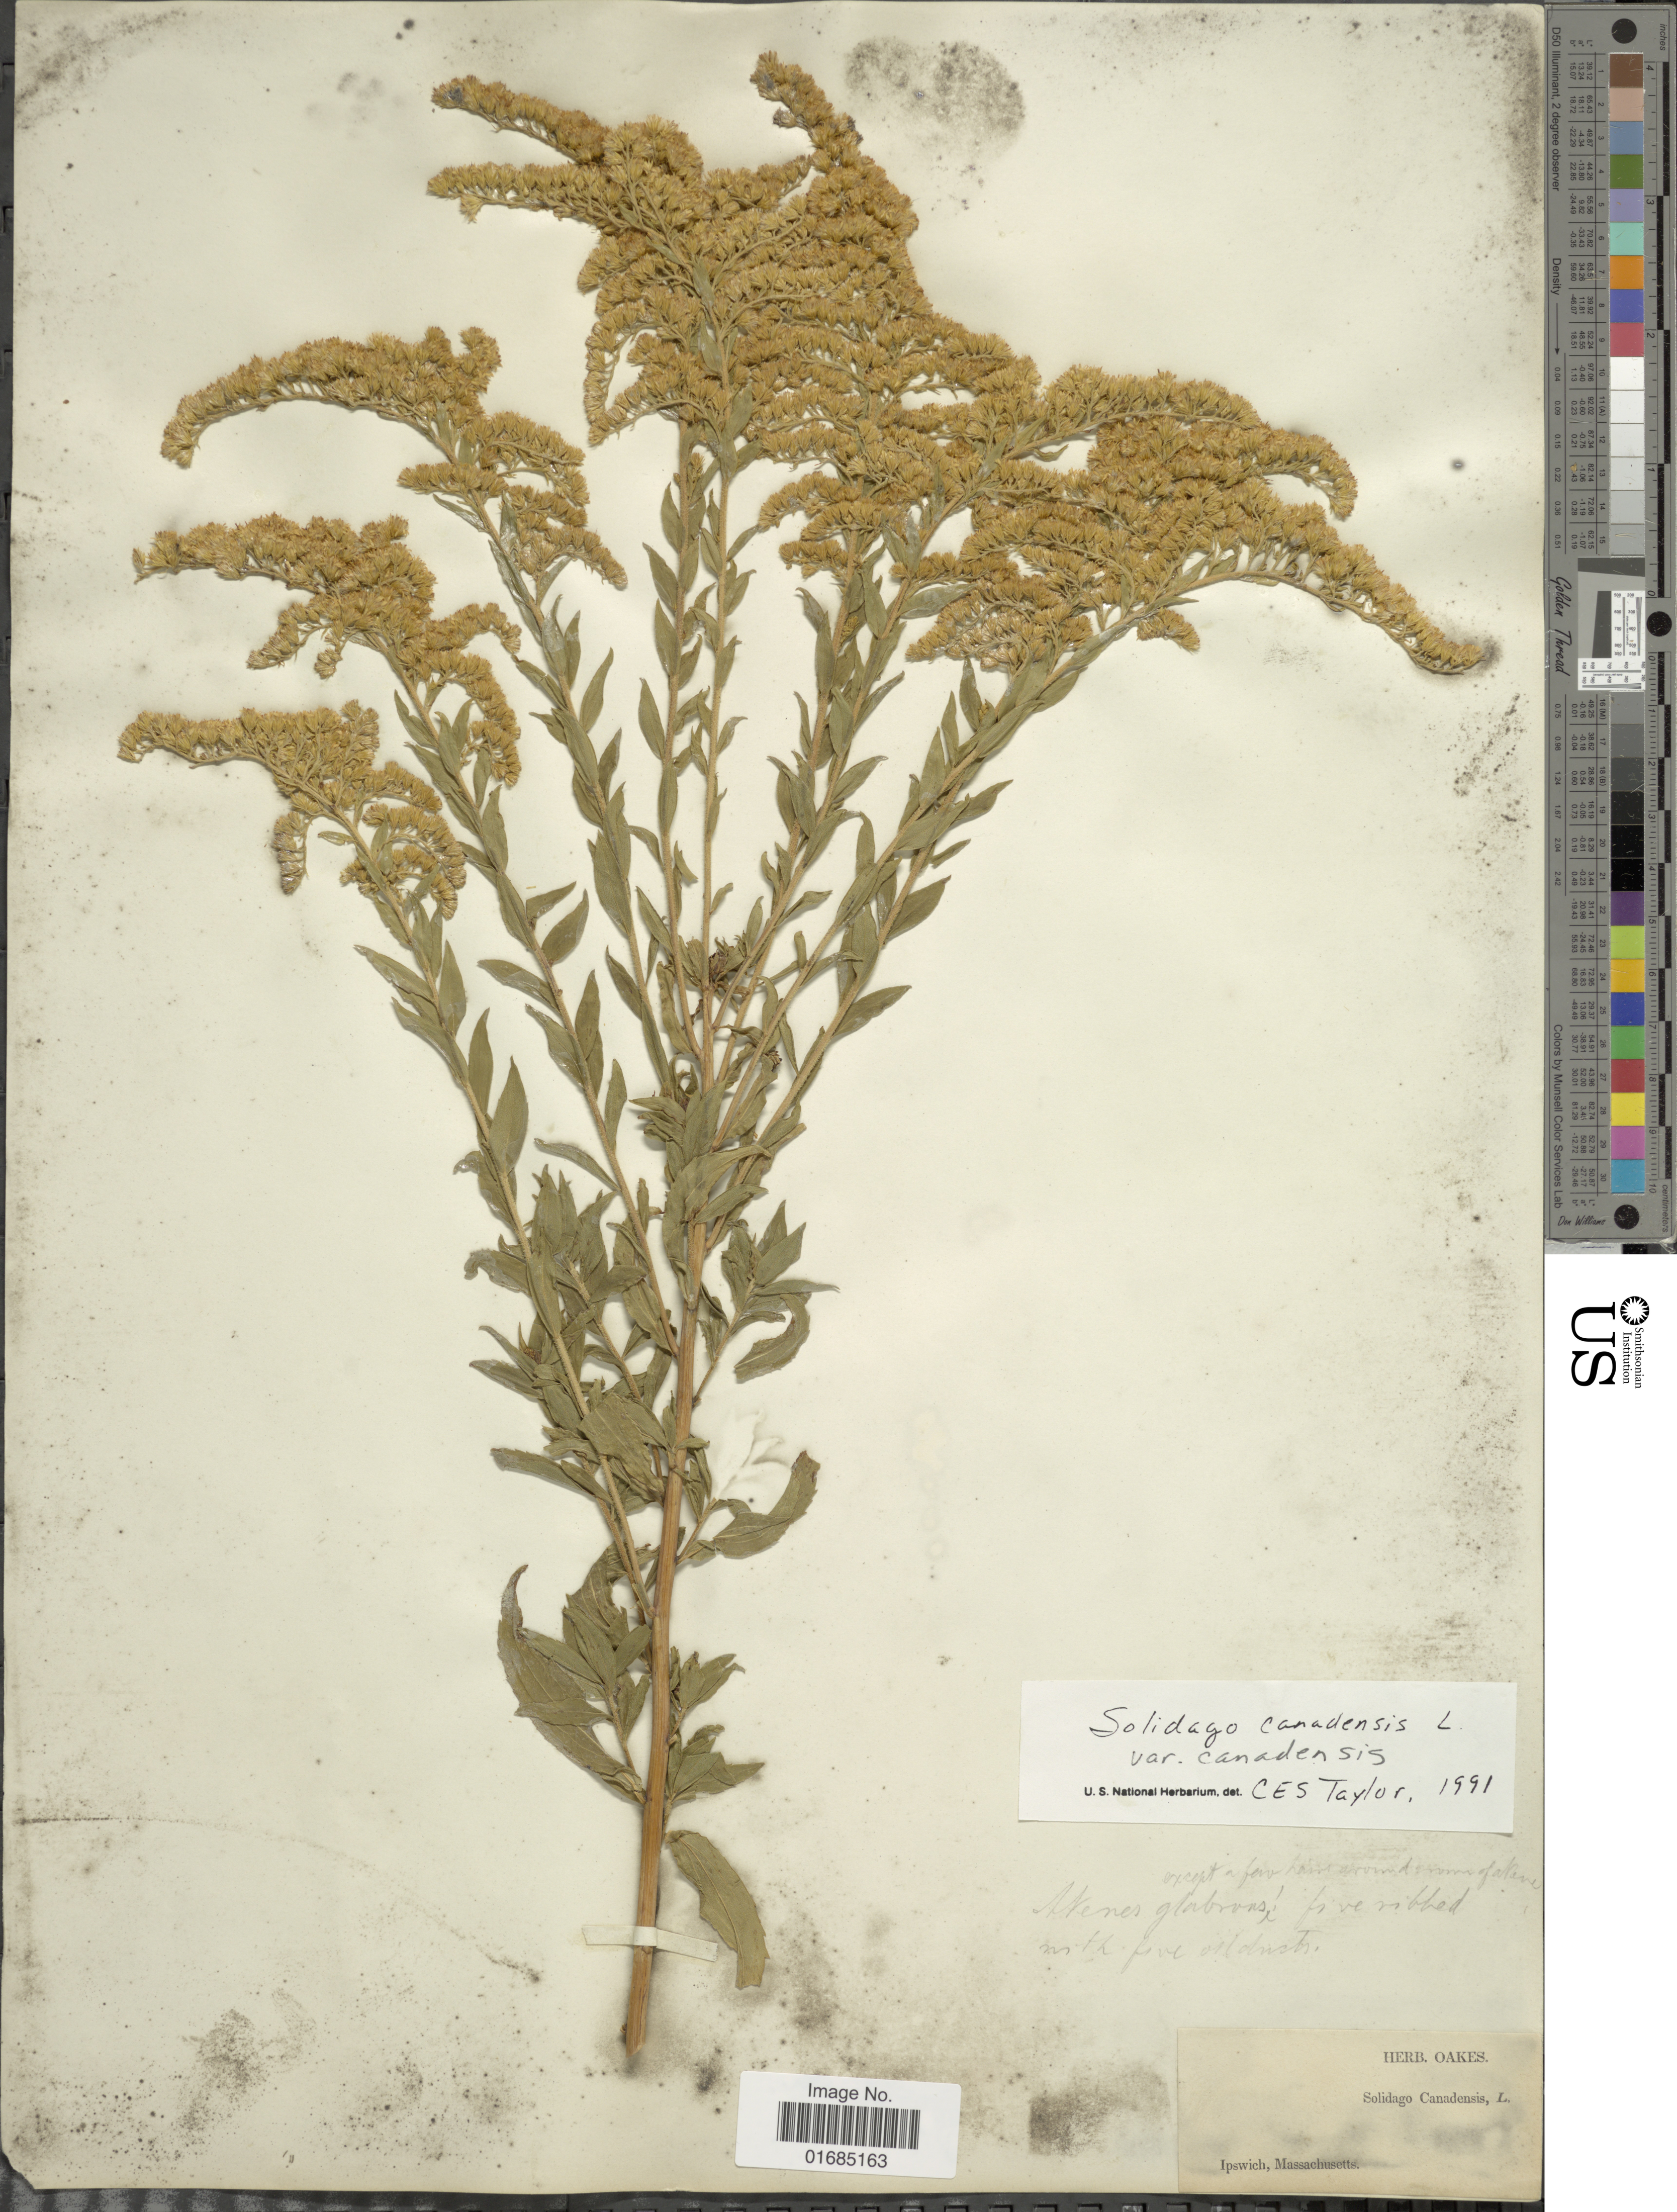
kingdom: Plantae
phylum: Tracheophyta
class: Magnoliopsida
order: Asterales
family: Asteraceae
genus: Solidago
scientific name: Solidago canadensis var. canadensis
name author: L.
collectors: ex herb. Oakes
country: United States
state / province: Massachusetts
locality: Ipwich, Massachusetts.